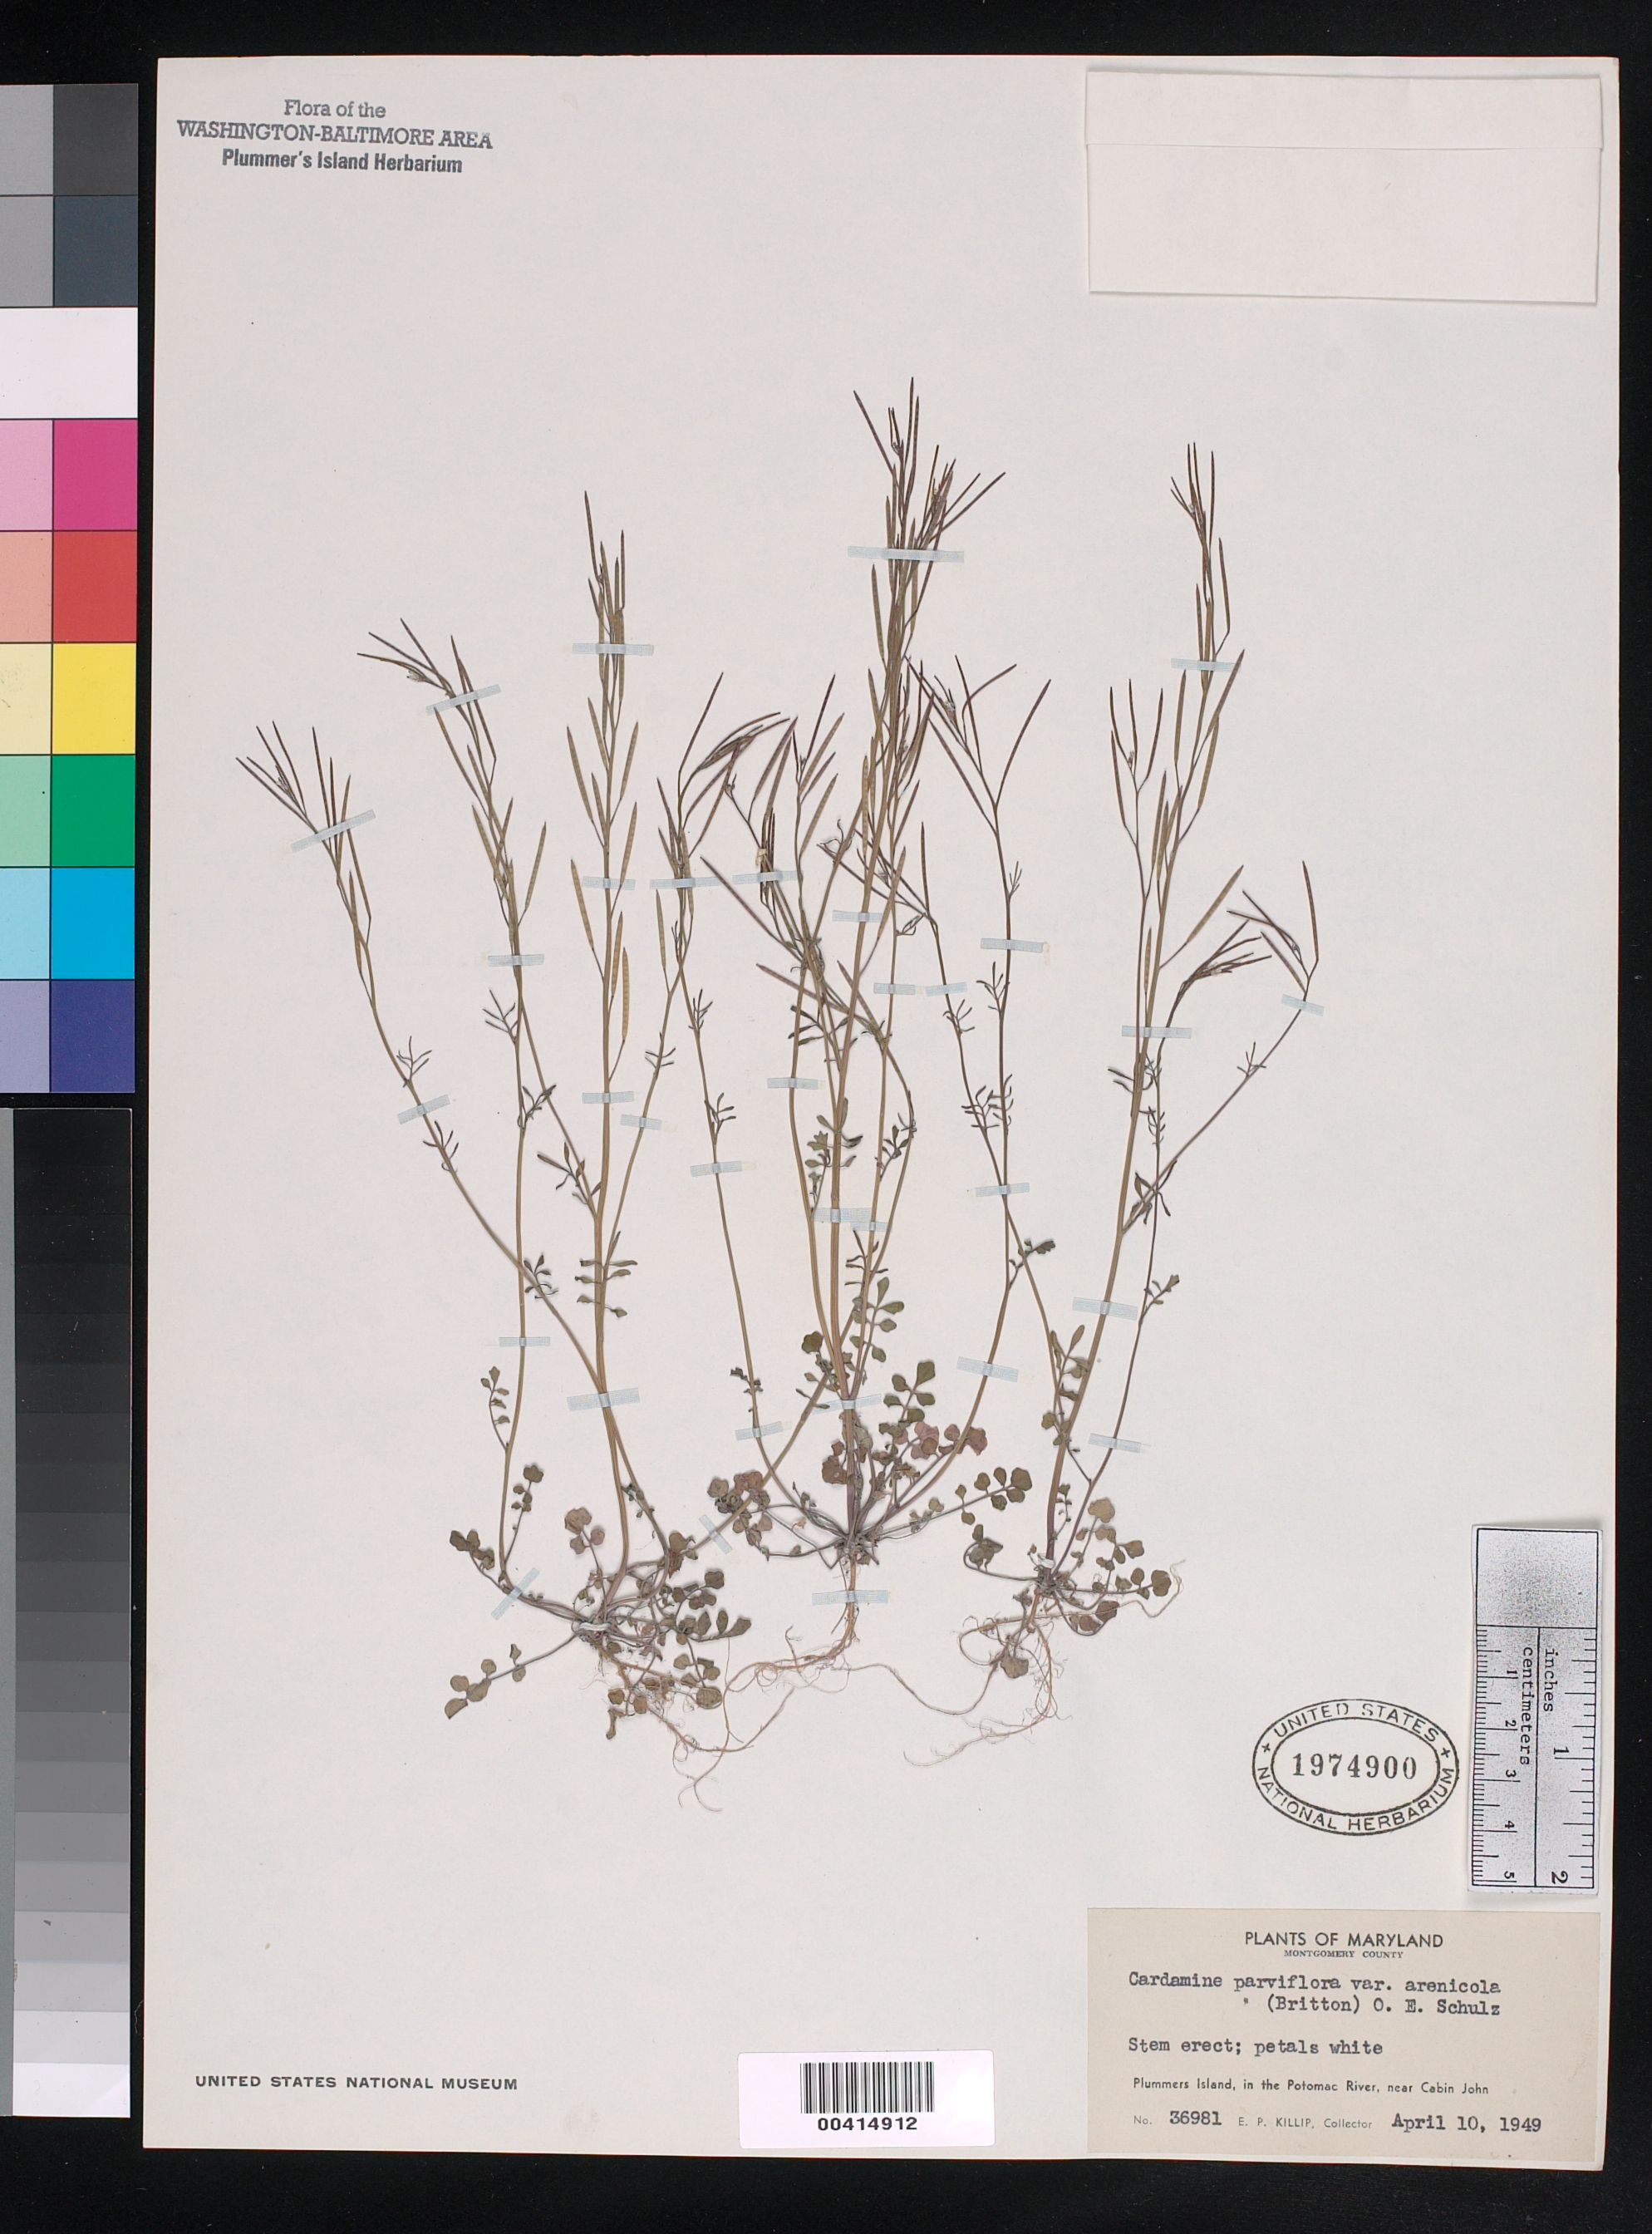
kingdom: Plantae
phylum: Tracheophyta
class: Magnoliopsida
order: Brassicales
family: Brassicaceae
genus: Cardamine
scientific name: Cardamine parviflora var. arenicola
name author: (Britton) O.E. Schulz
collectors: E. P. Killip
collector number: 36981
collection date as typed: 10 Apr 1949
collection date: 1949-04-10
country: United States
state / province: Maryland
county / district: Montgomery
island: Plummers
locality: Plummer's Island, near Cabin John C. & O. Canal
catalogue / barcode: US 1974900